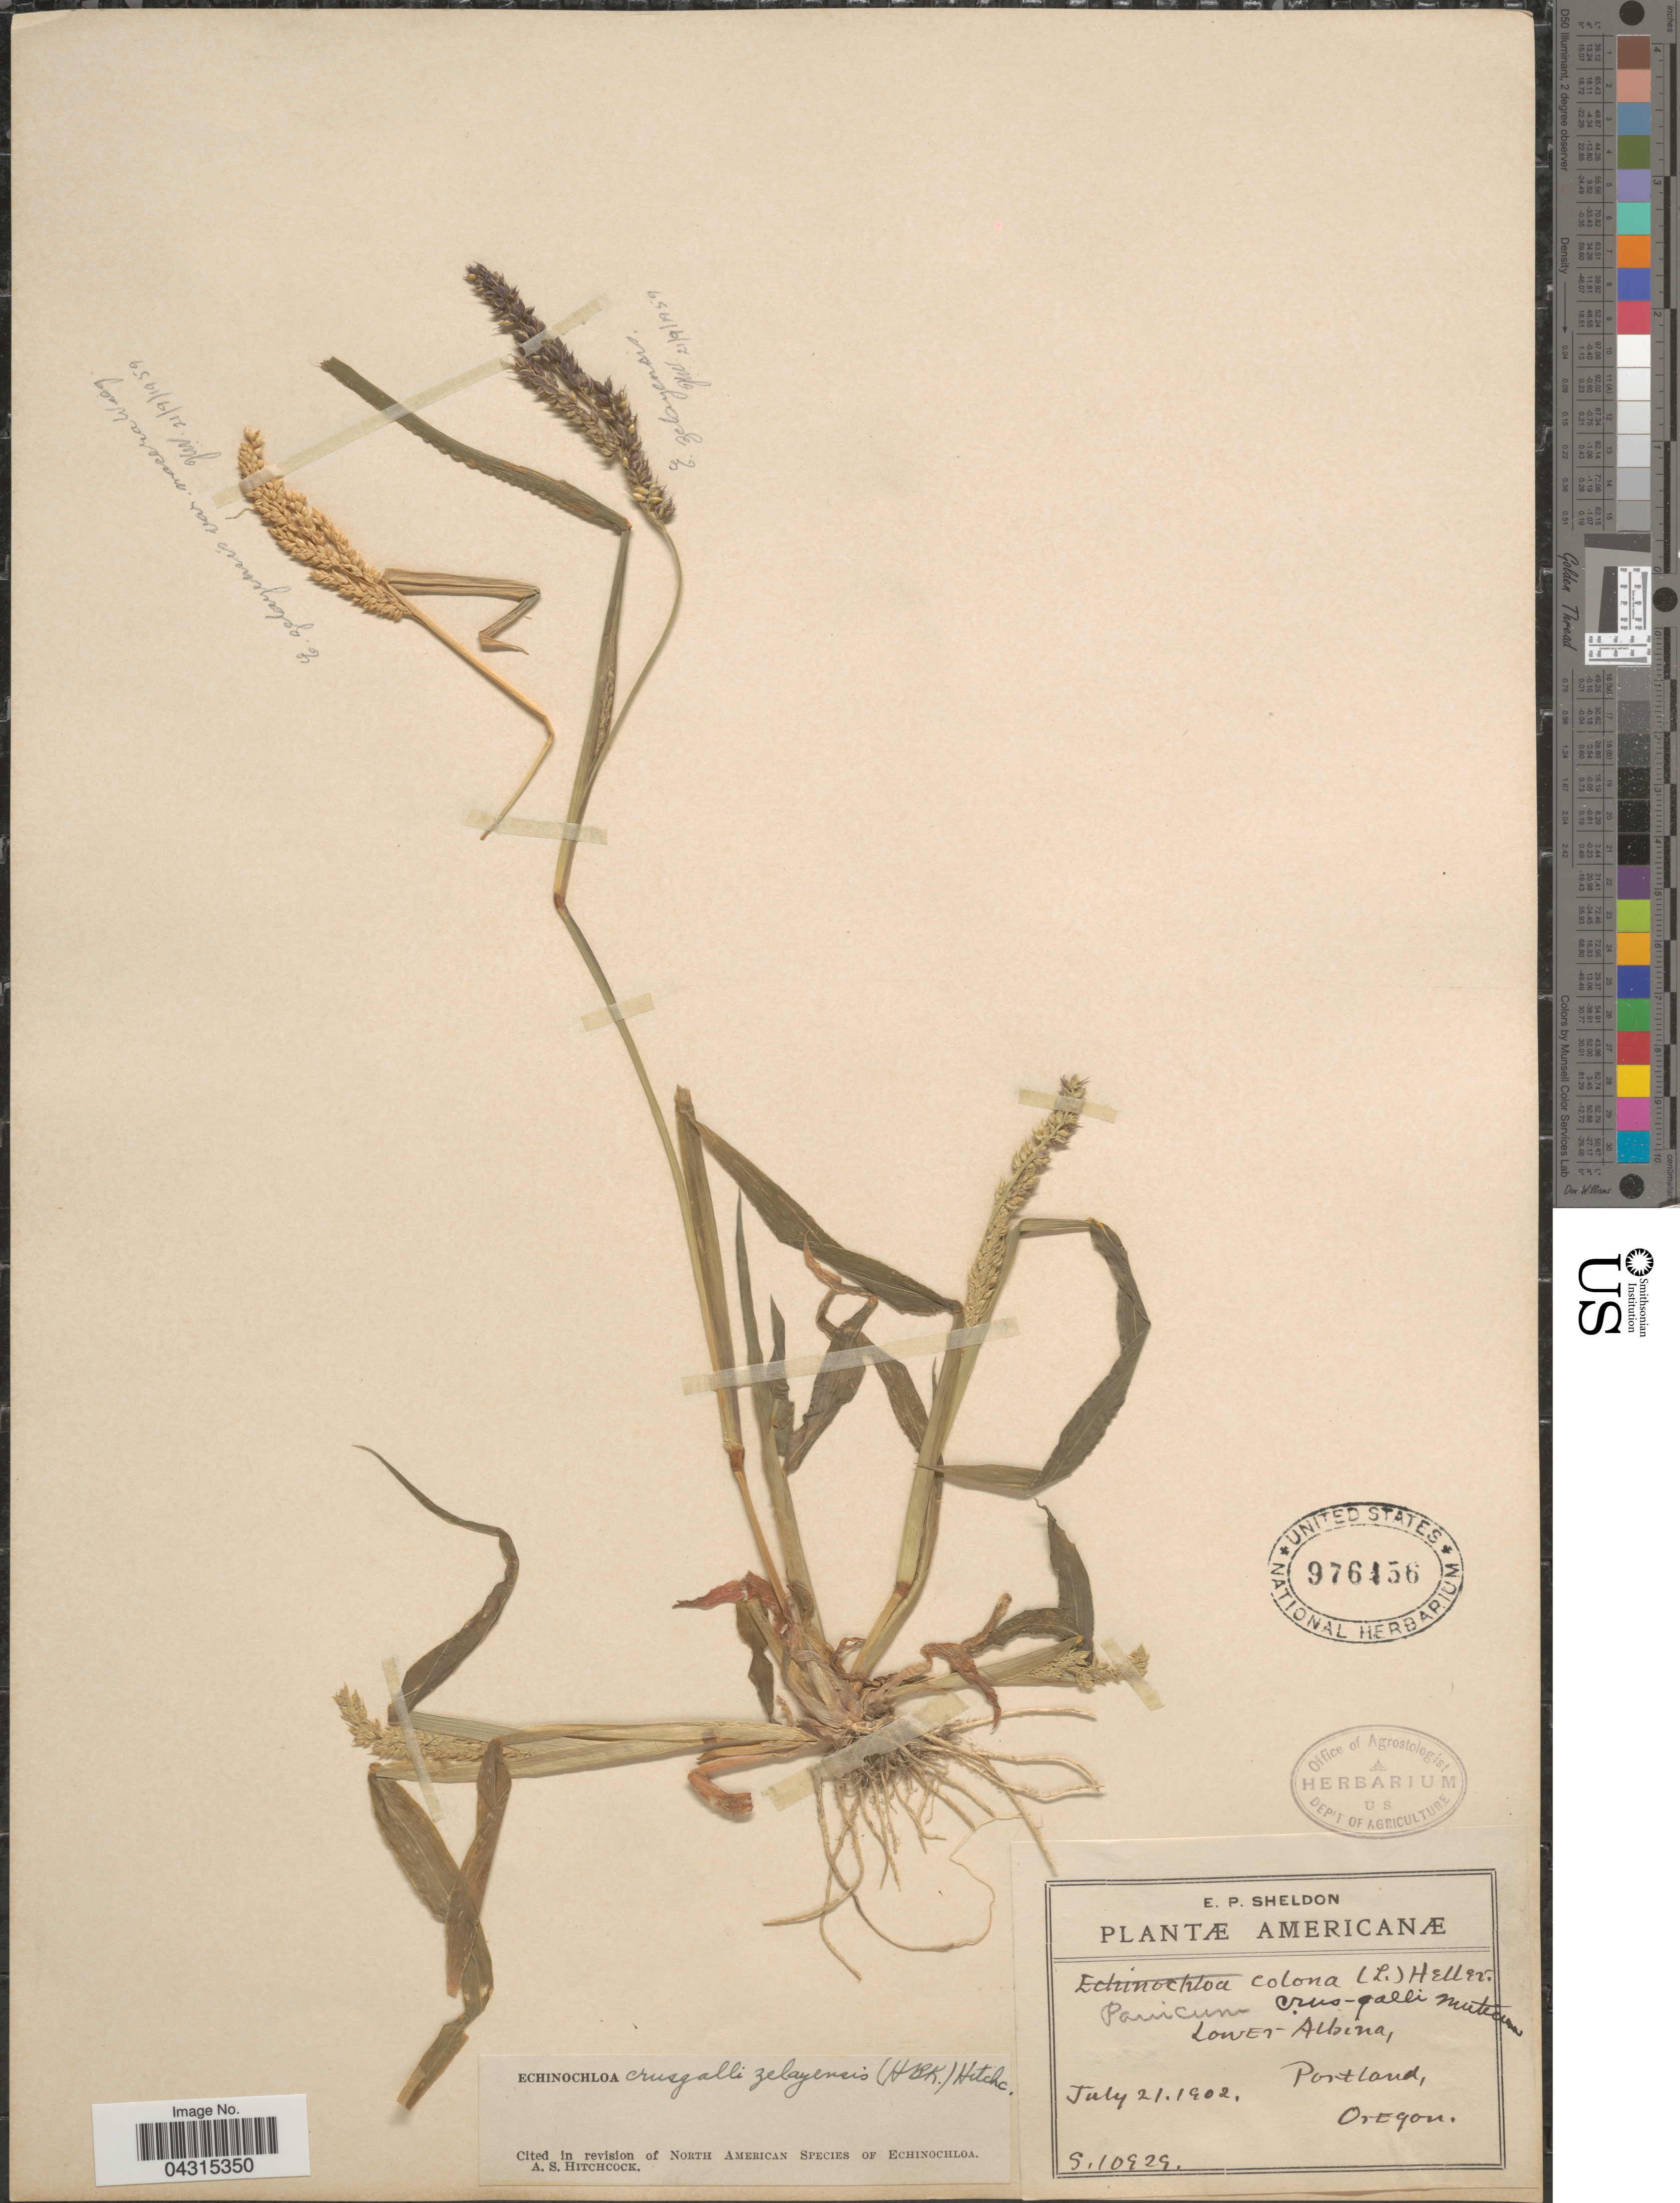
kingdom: Plantae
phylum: Tracheophyta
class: Liliopsida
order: Poales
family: Poaceae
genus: Echinochloa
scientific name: Echinochloa crus-galli var. zelayensis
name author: (Kunth) Hitchc.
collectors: E. P. Sheldon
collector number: S.10929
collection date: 1902-07-21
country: United States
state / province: Oregon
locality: Lower Albina, Portland.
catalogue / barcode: US 976456